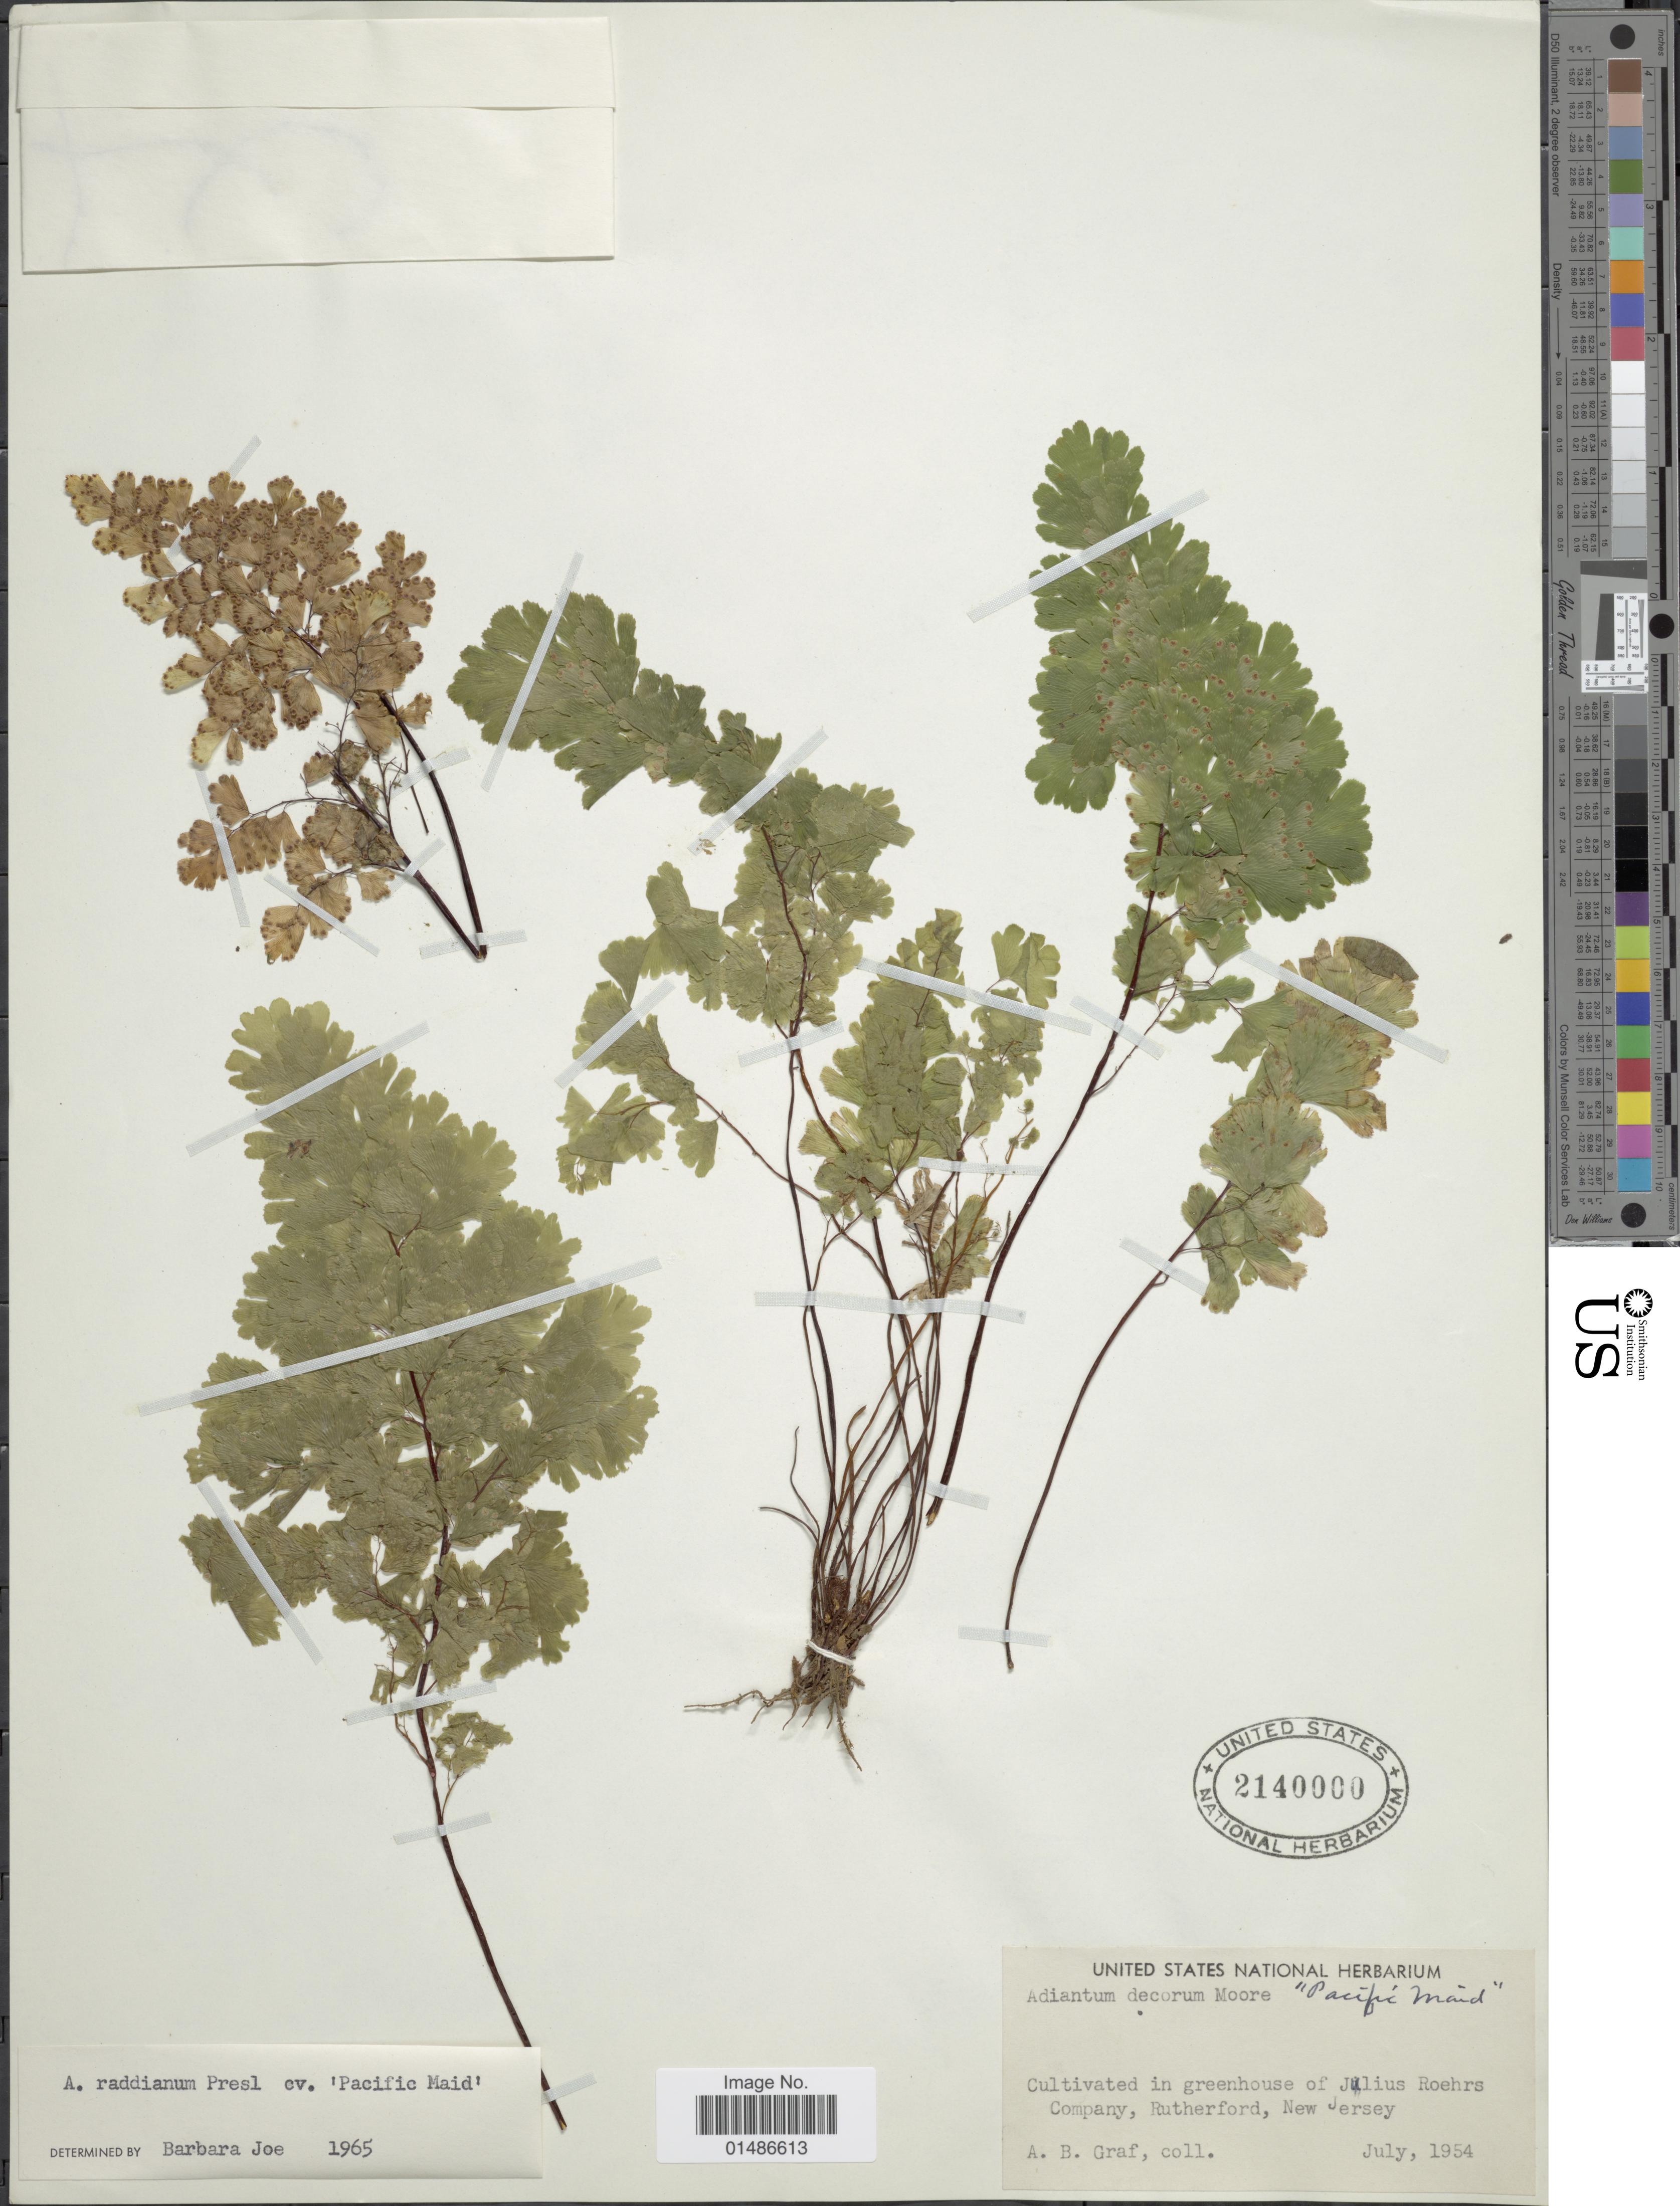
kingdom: Plantae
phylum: Tracheophyta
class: Polypodiopsida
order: Polypodiales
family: Pteridaceae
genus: Adiantum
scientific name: Adiantum raddianum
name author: C. Presl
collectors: A. Graf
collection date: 1954-07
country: United States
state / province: New Jersey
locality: Cultivated in greenhouse of Julius Roehrs Company, Rutherford.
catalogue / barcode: US 2140000